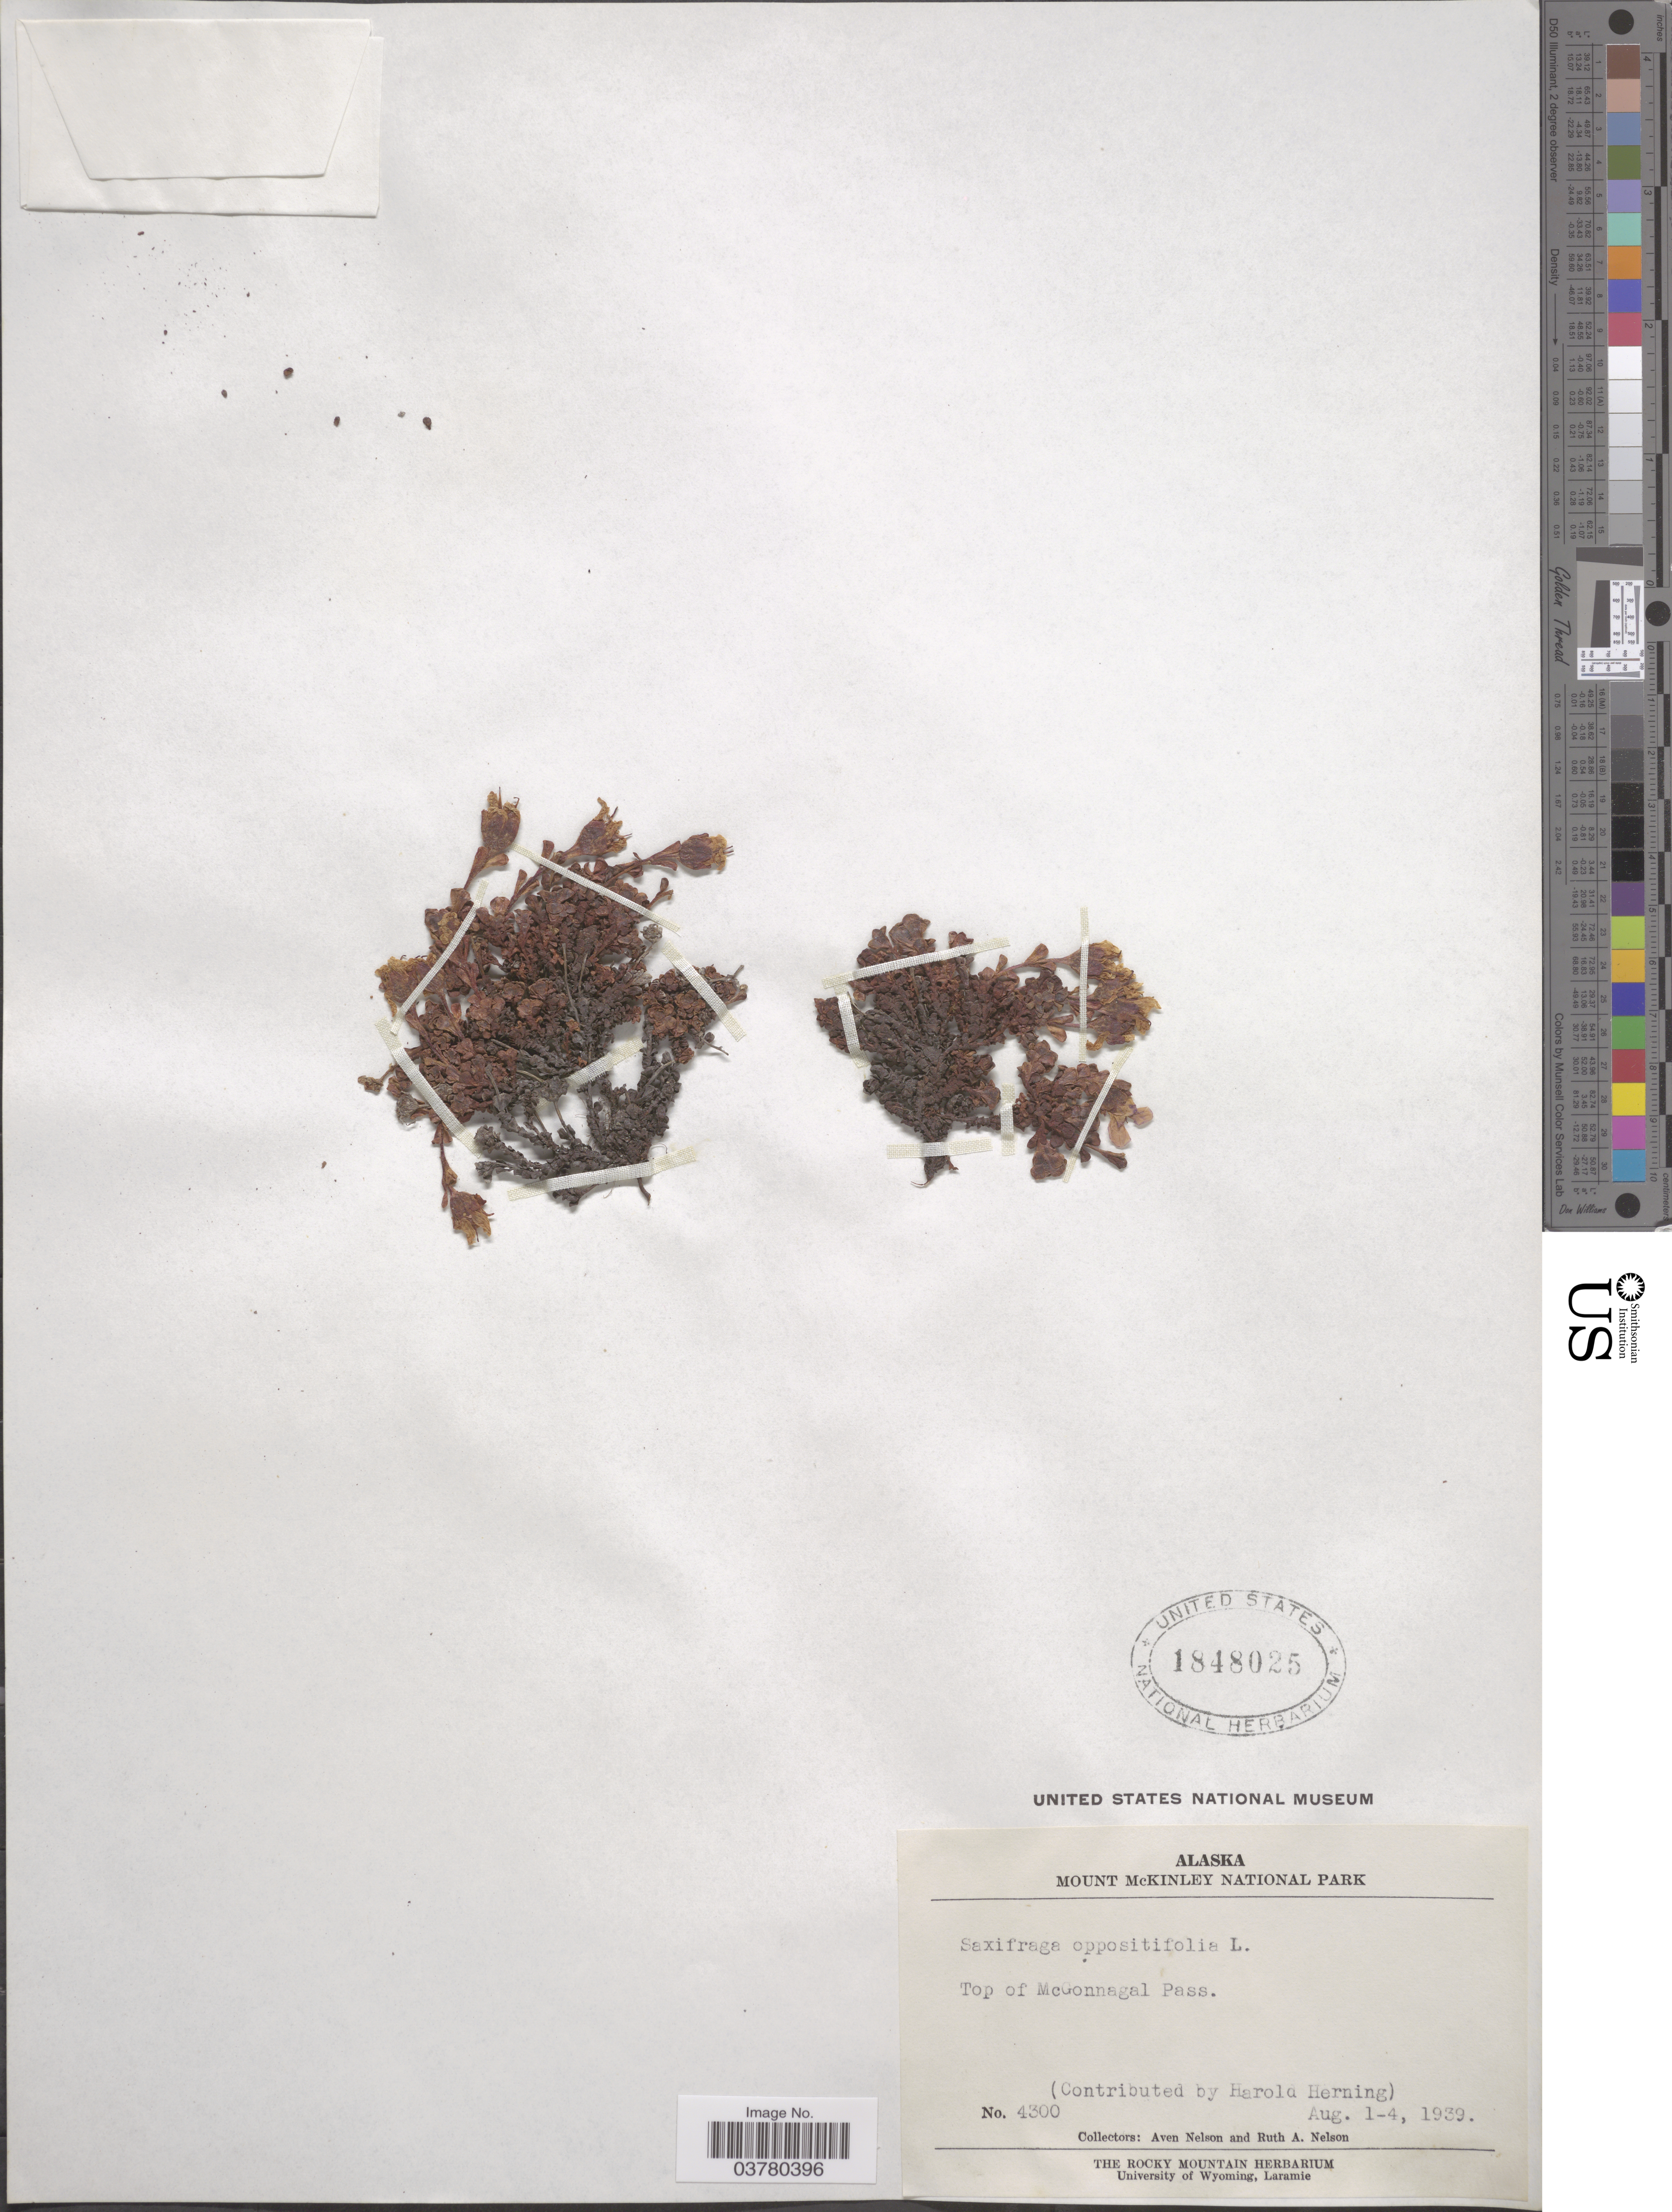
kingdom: Plantae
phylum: Tracheophyta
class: Magnoliopsida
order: Saxifragales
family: Saxifragaceae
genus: Saxifraga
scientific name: Saxifraga oppositifolia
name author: L.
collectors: A. Nelson & R. A. Nelson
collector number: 4300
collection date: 1939-08-01/1939-08-04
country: United States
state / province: Alaska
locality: Mount McKinley National Park. Top of McGonnagal Pass.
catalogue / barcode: US 1848025